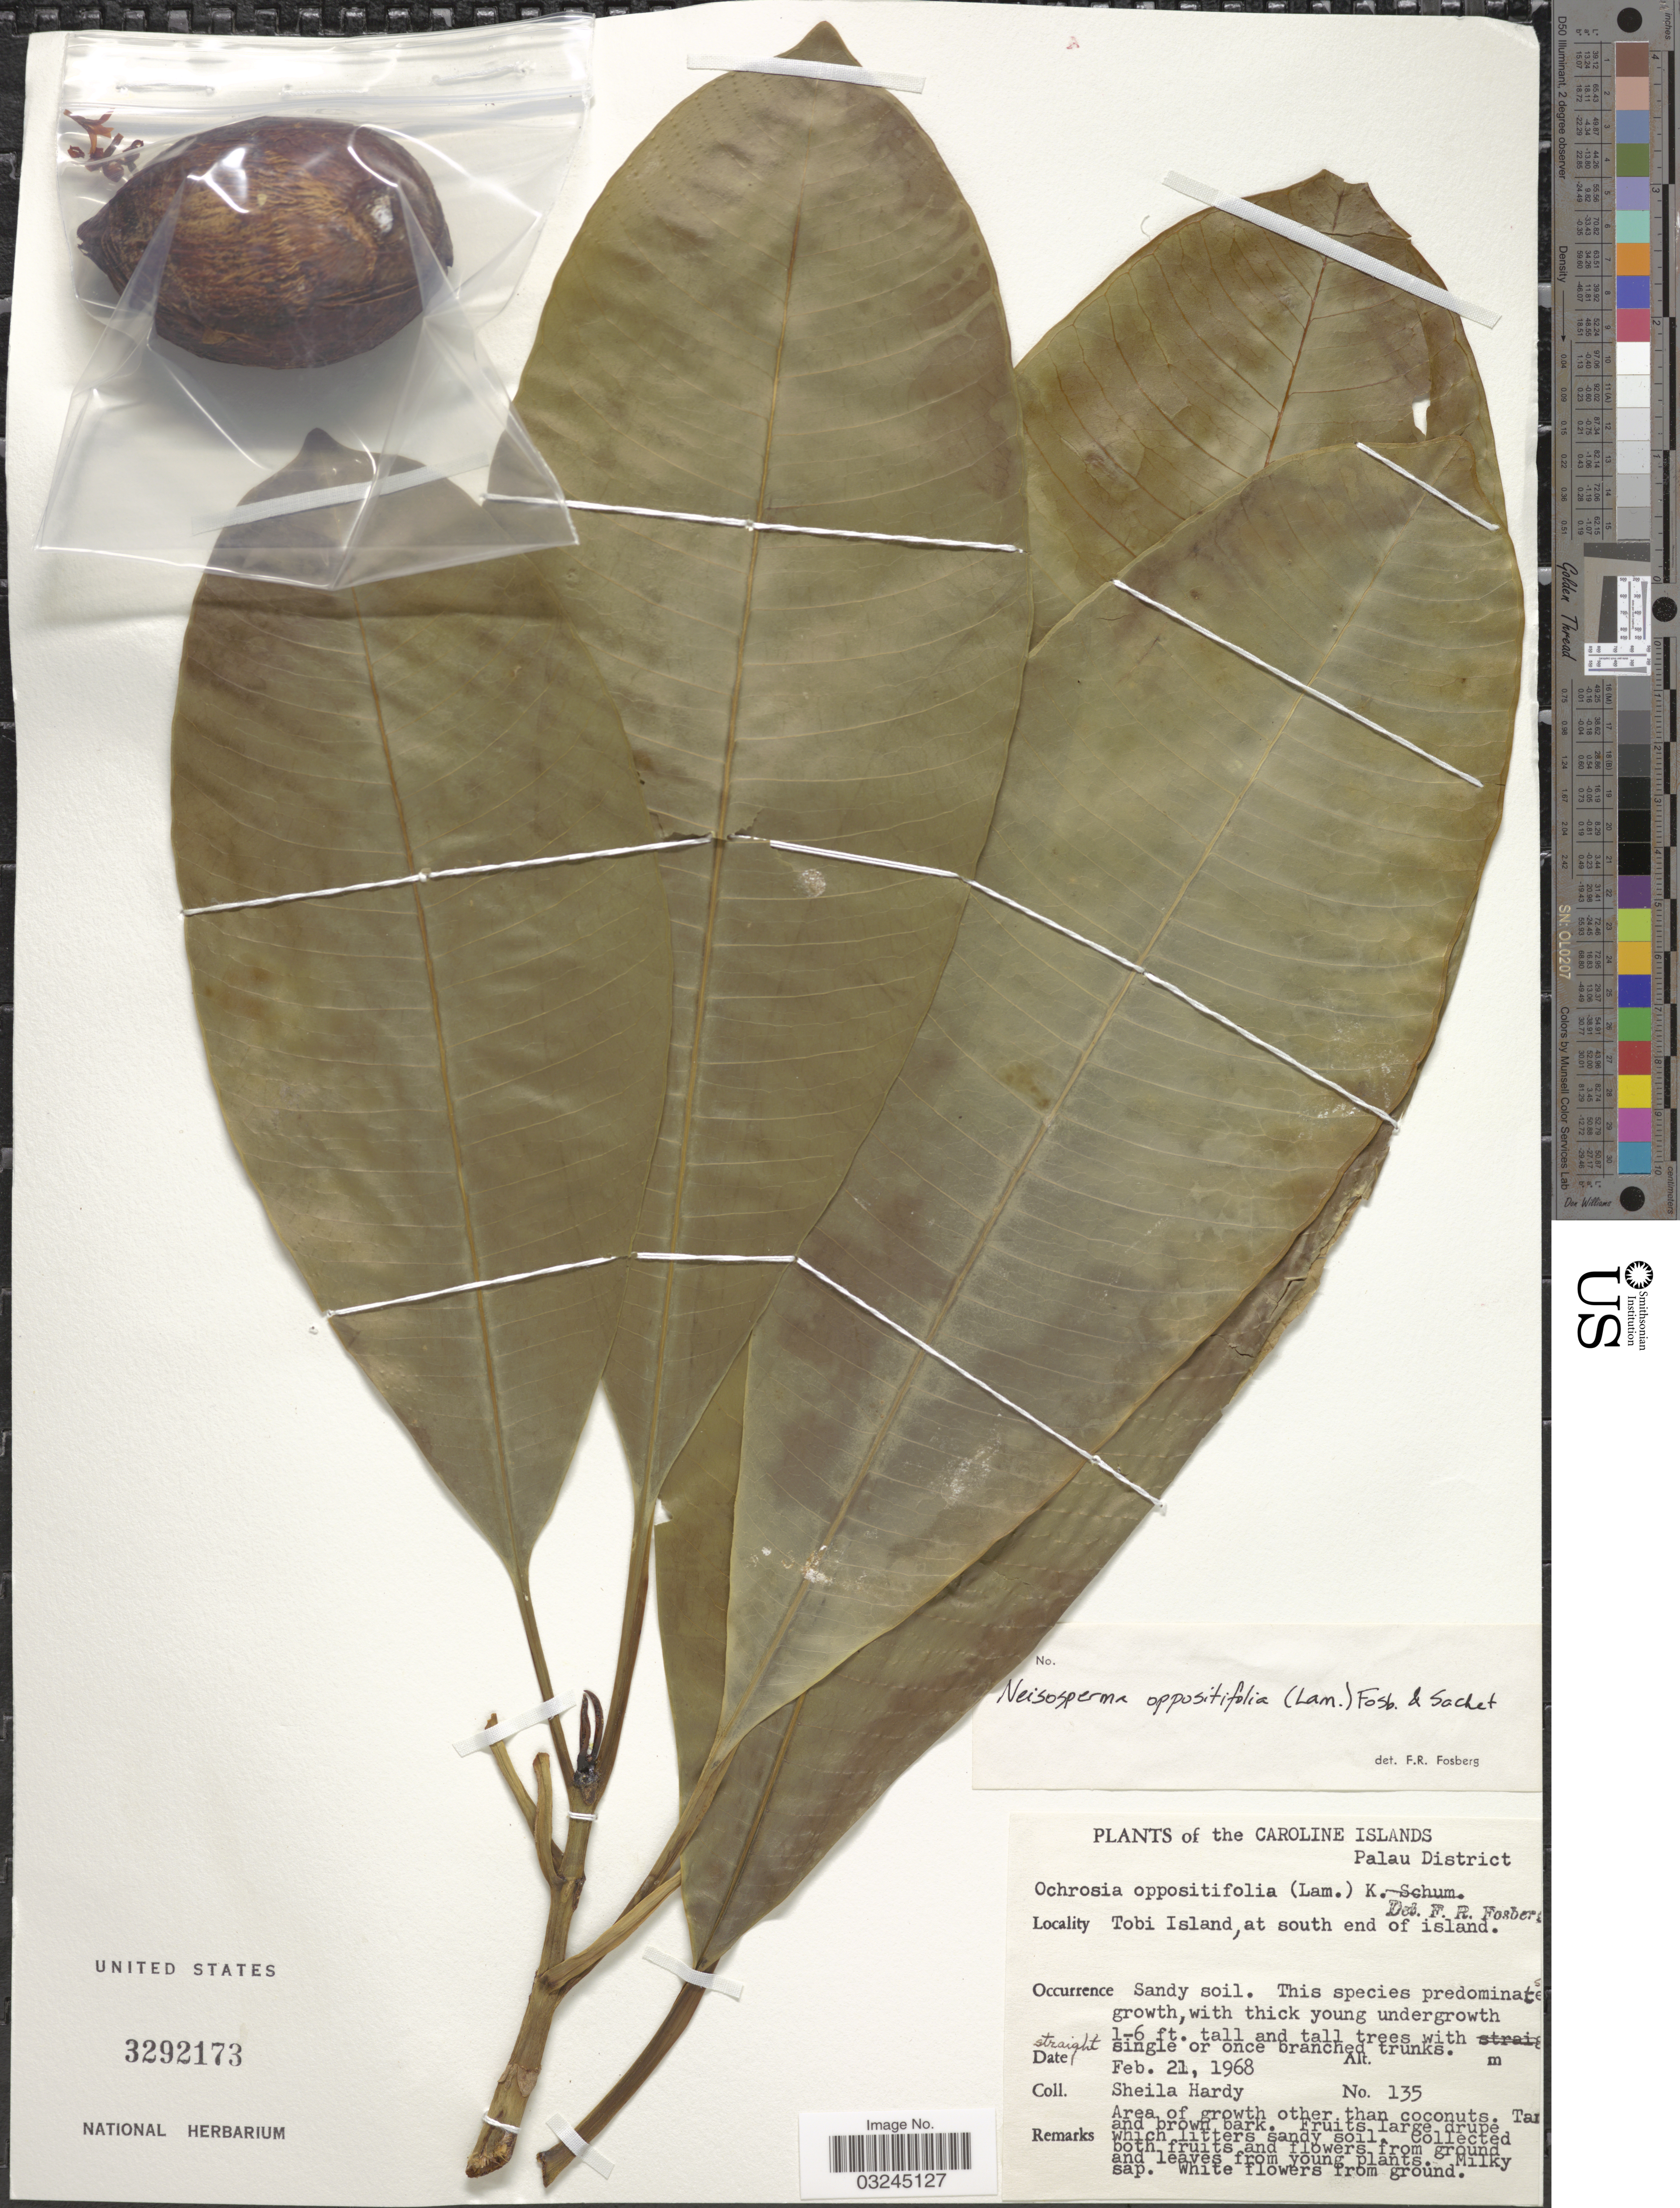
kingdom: Plantae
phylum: Tracheophyta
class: Magnoliopsida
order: Gentianales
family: Apocynaceae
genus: Ochrosia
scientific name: Ochrosia oppositifolia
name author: (Lam.) K. Schum.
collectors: S. Hardy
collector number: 135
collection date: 1968-02-21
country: Palau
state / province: Belau Outliers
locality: The Caroline Islands. Palau District. Tobi Island, at south end of island.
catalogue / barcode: US 3292173